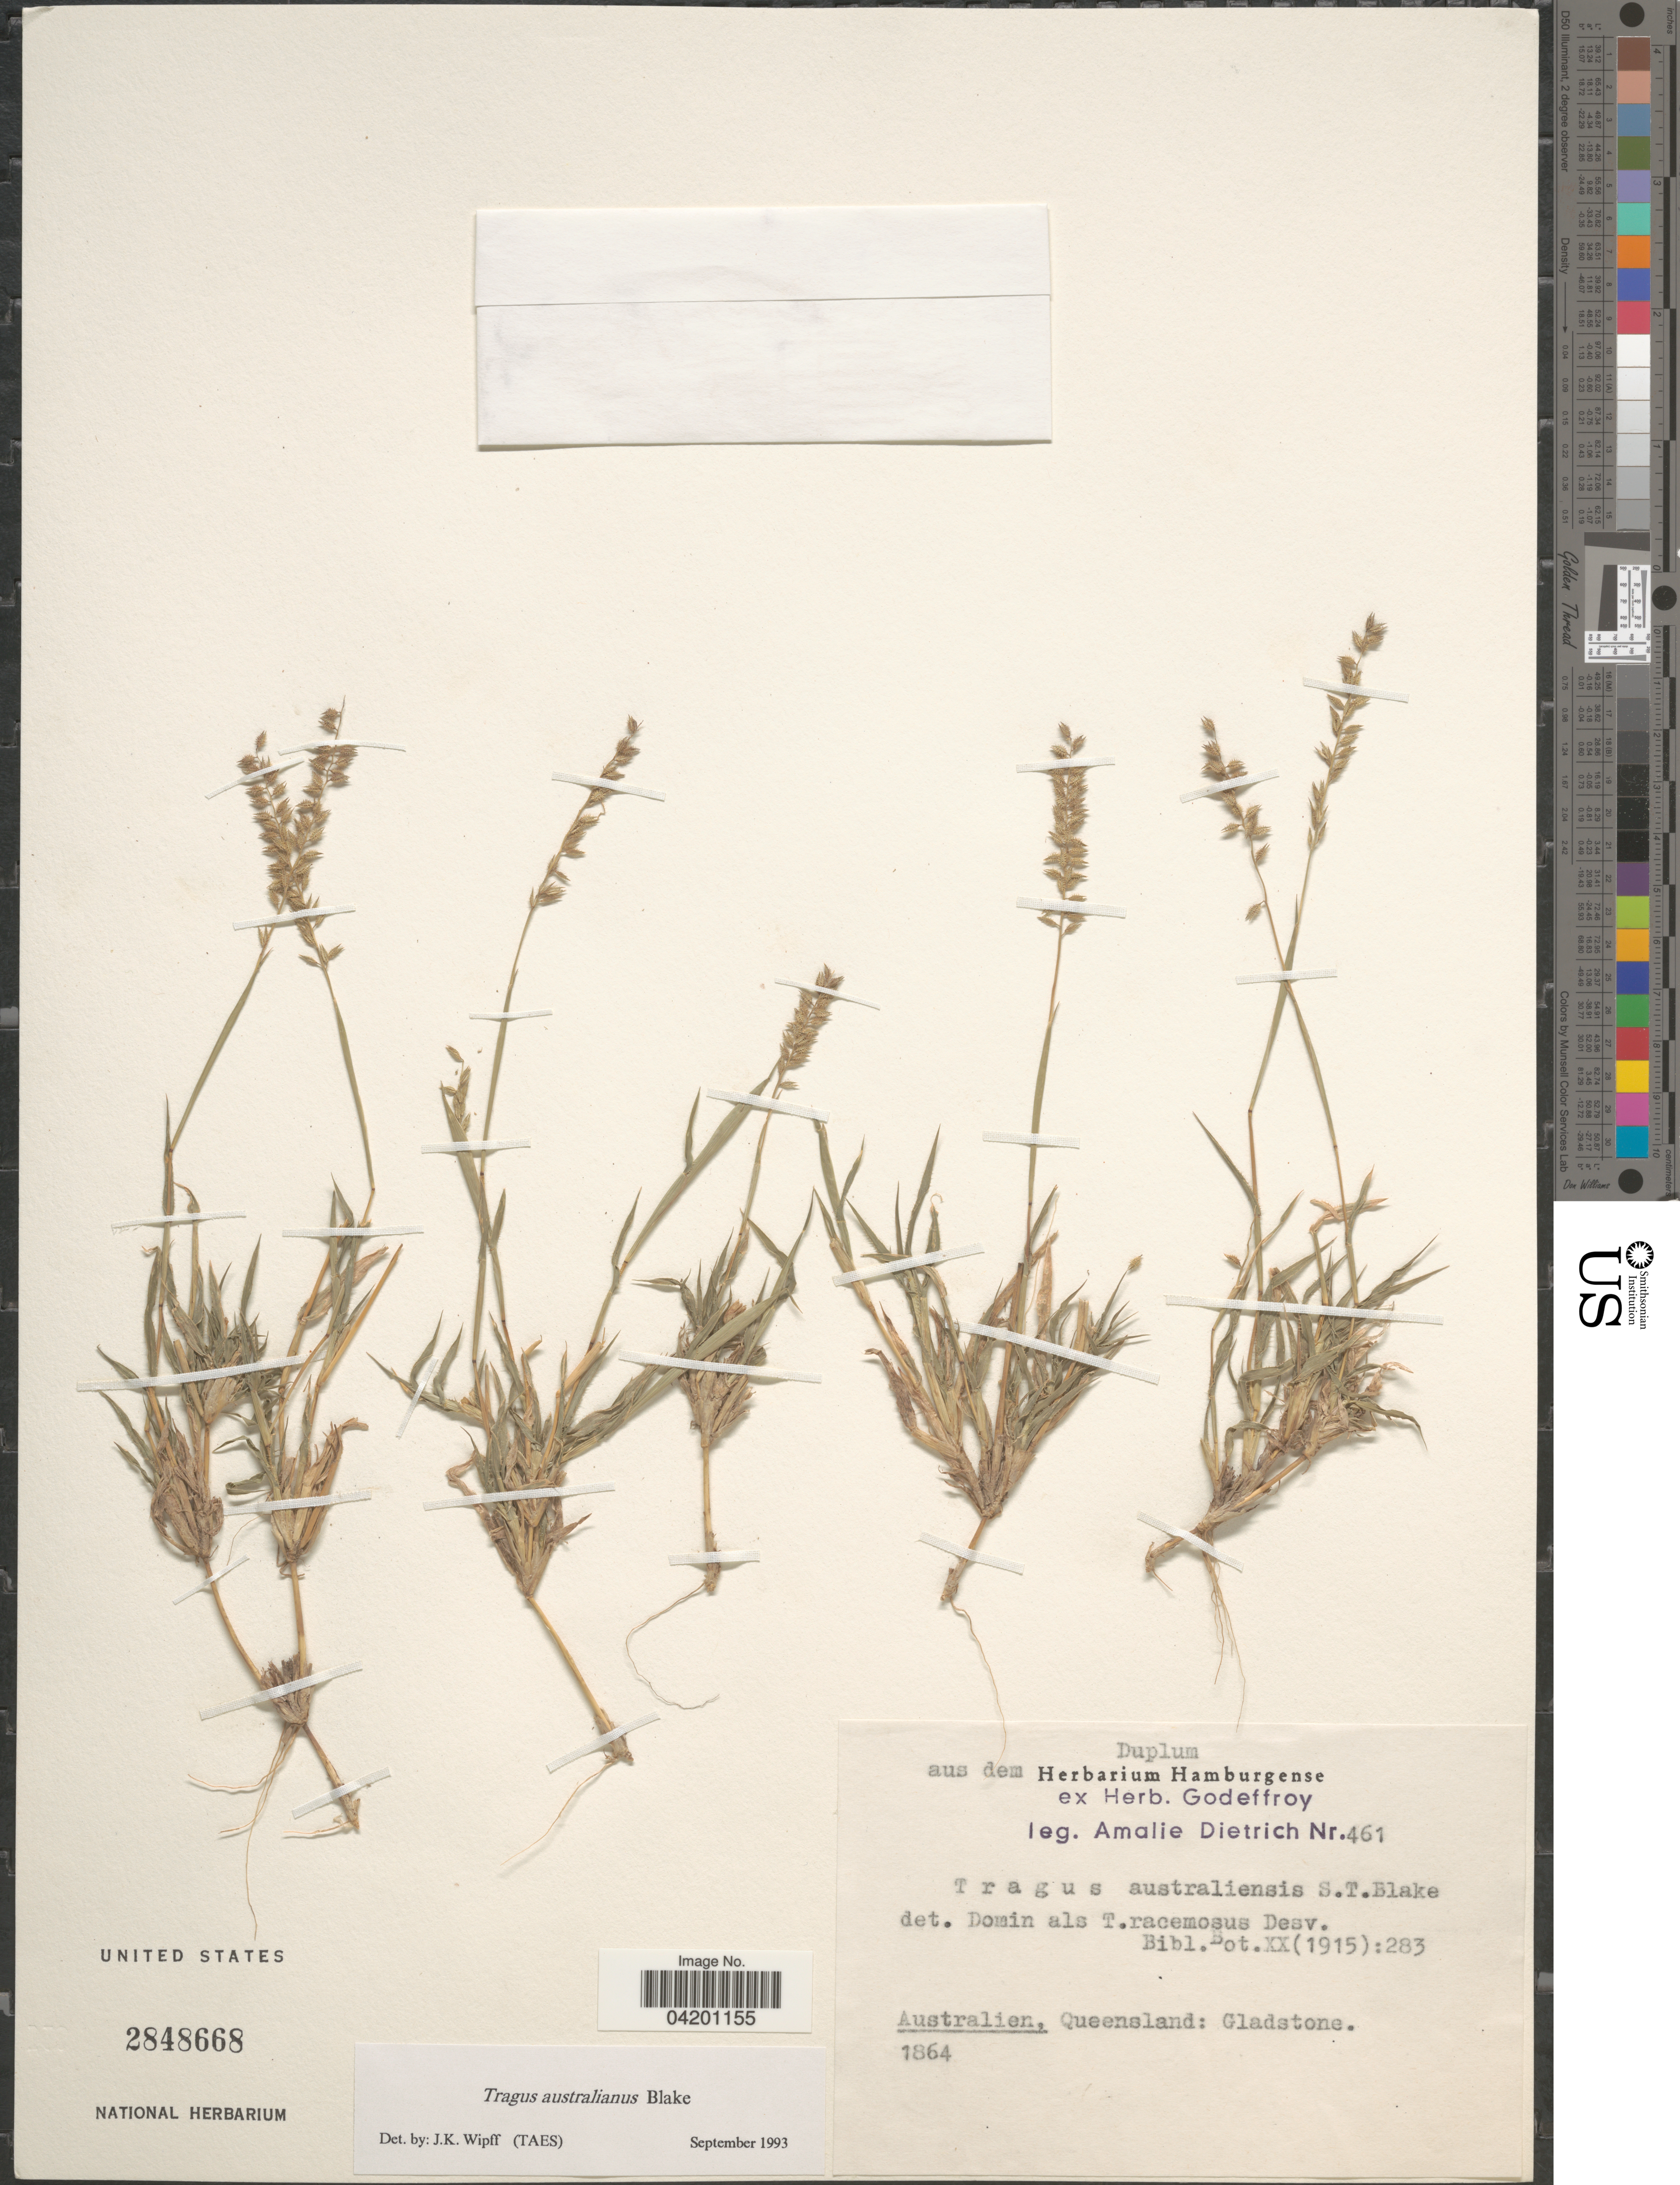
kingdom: Plantae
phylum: Tracheophyta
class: Liliopsida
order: Poales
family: Poaceae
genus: Tragus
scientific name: Tragus australianus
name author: S.T. Blake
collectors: A. G. Dietrich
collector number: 461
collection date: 1864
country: Australia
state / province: Queensland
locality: Gladstone.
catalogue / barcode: US 2848668